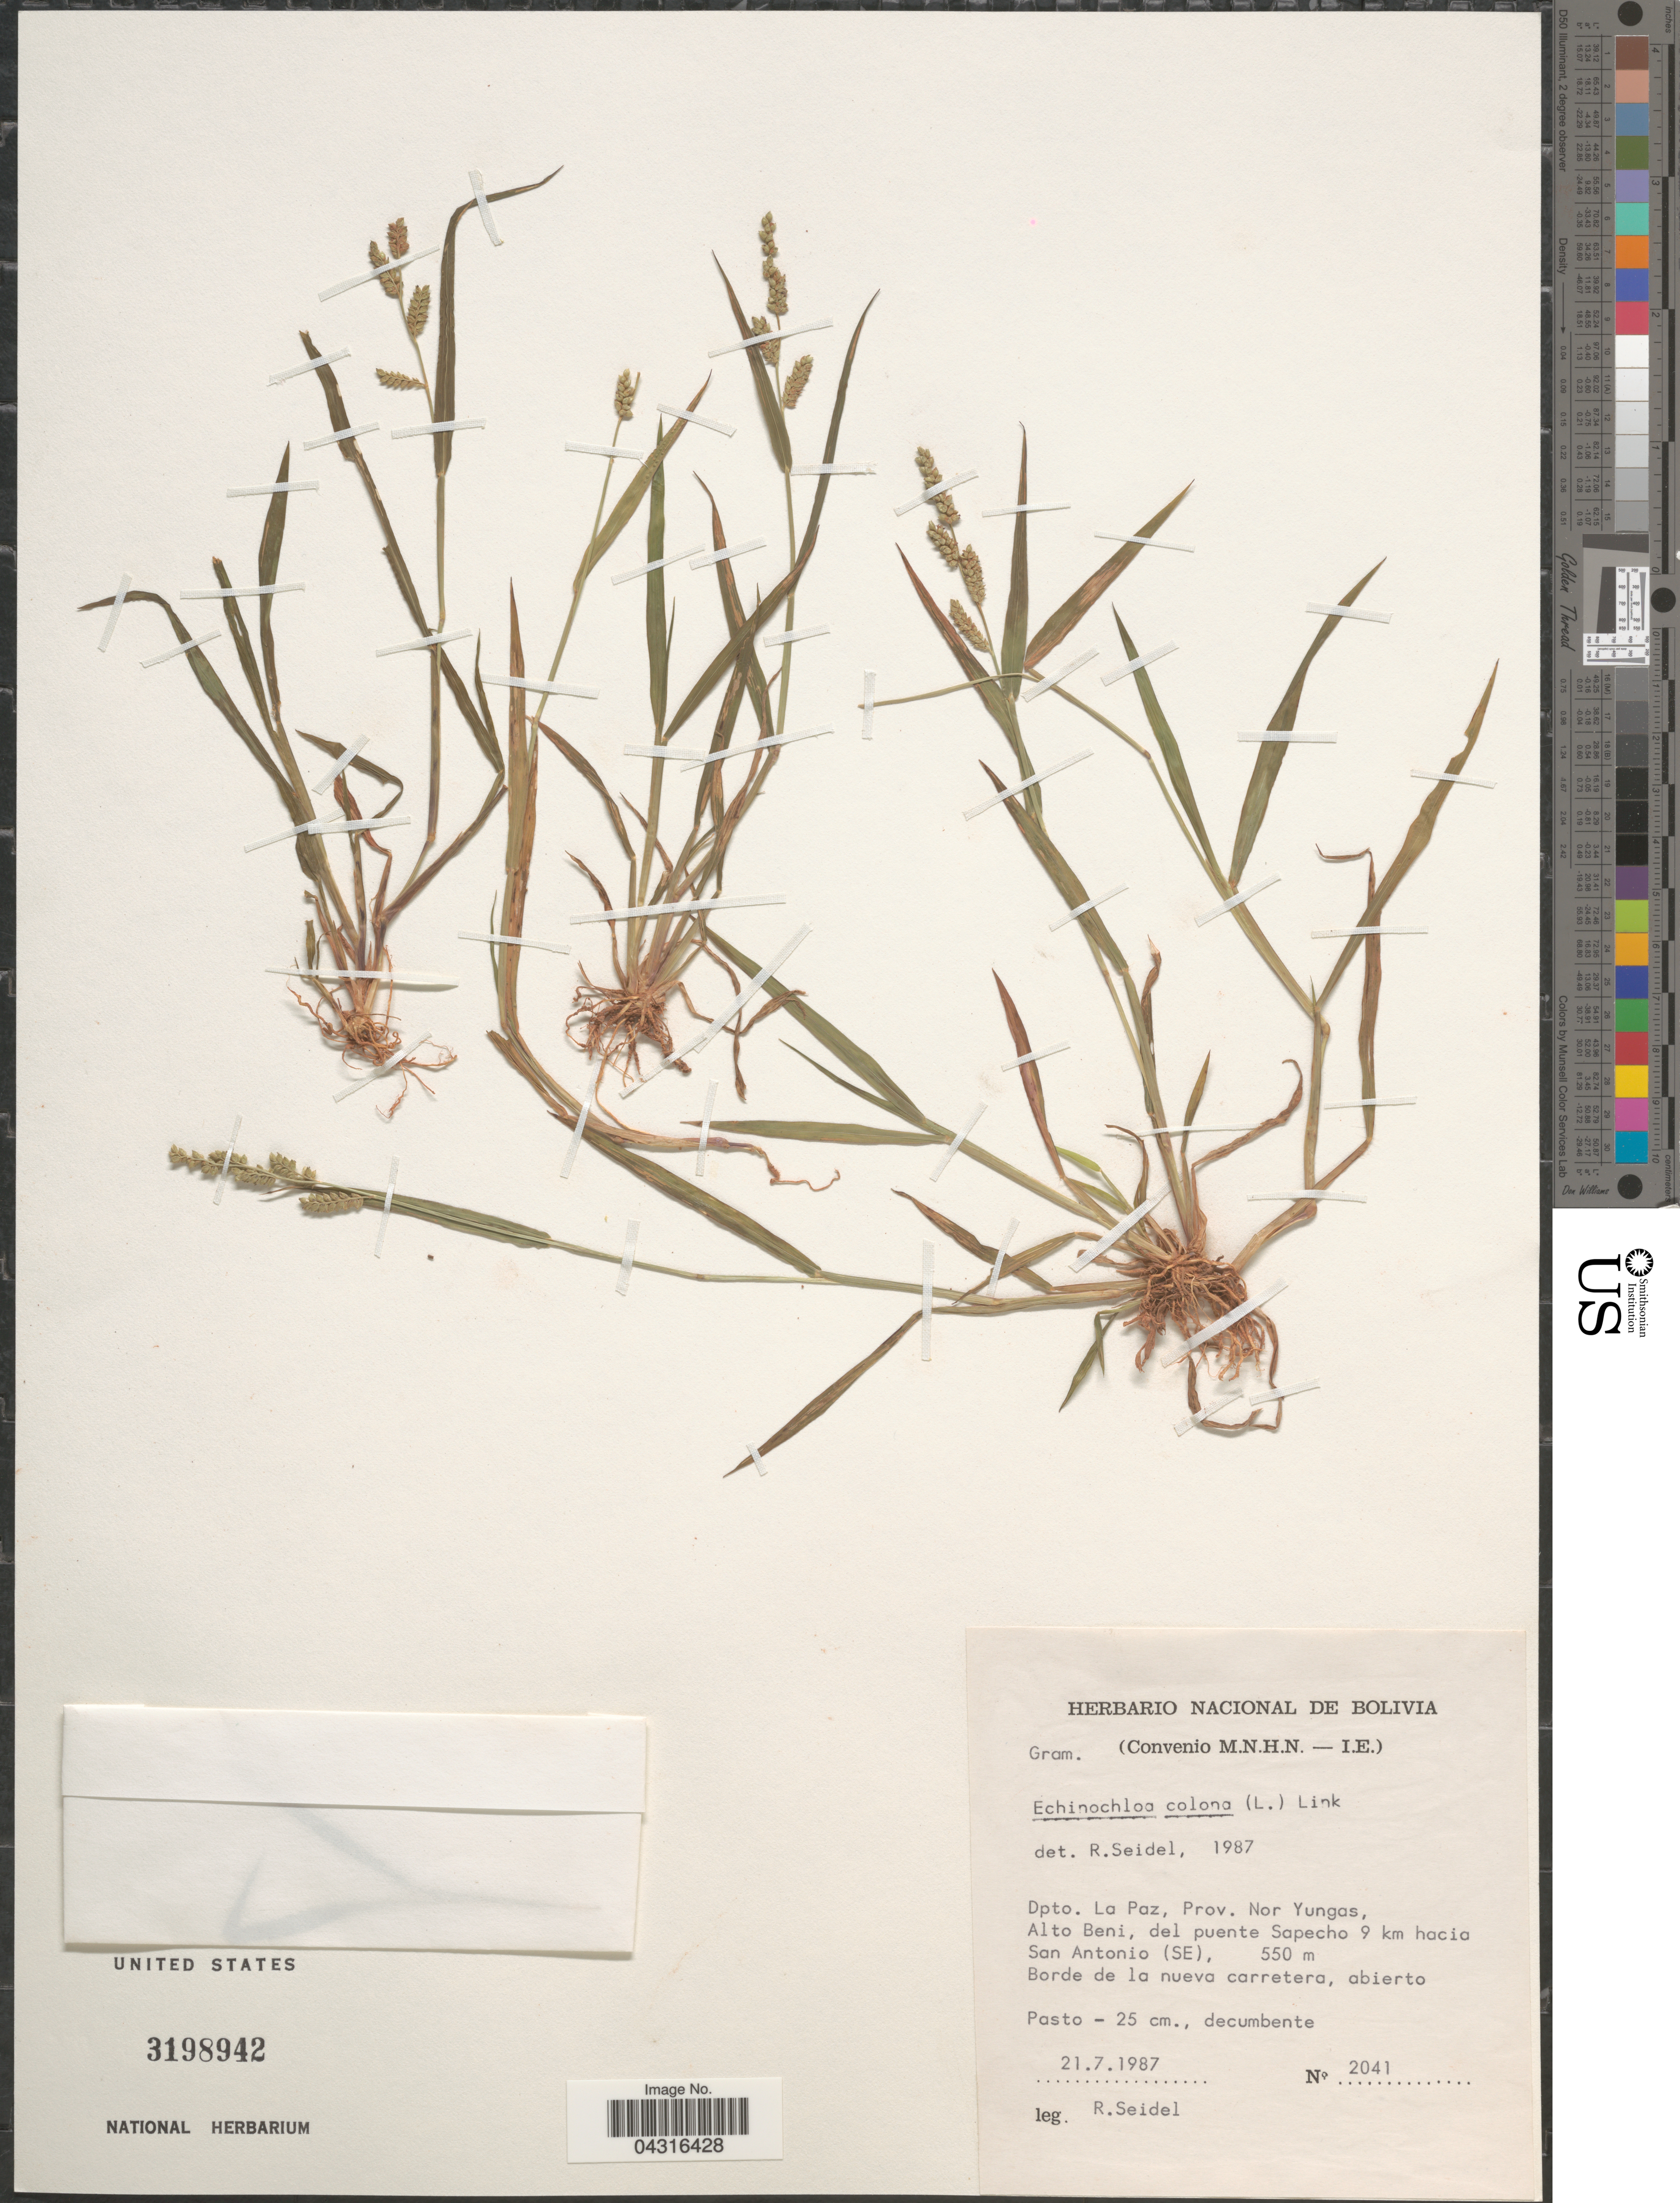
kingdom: Plantae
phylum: Tracheophyta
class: Liliopsida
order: Poales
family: Poaceae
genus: Echinochloa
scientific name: Echinochloa colona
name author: (L.) Link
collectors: R. Seidel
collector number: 2041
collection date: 1987-07-21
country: Bolivia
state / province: La Paz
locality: Dpto. La Paz, Prov. Nor Yungas, Alto Beni, del puente Sapecho 9 km hacia San Antonio (SE).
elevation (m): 550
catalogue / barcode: US 3198942